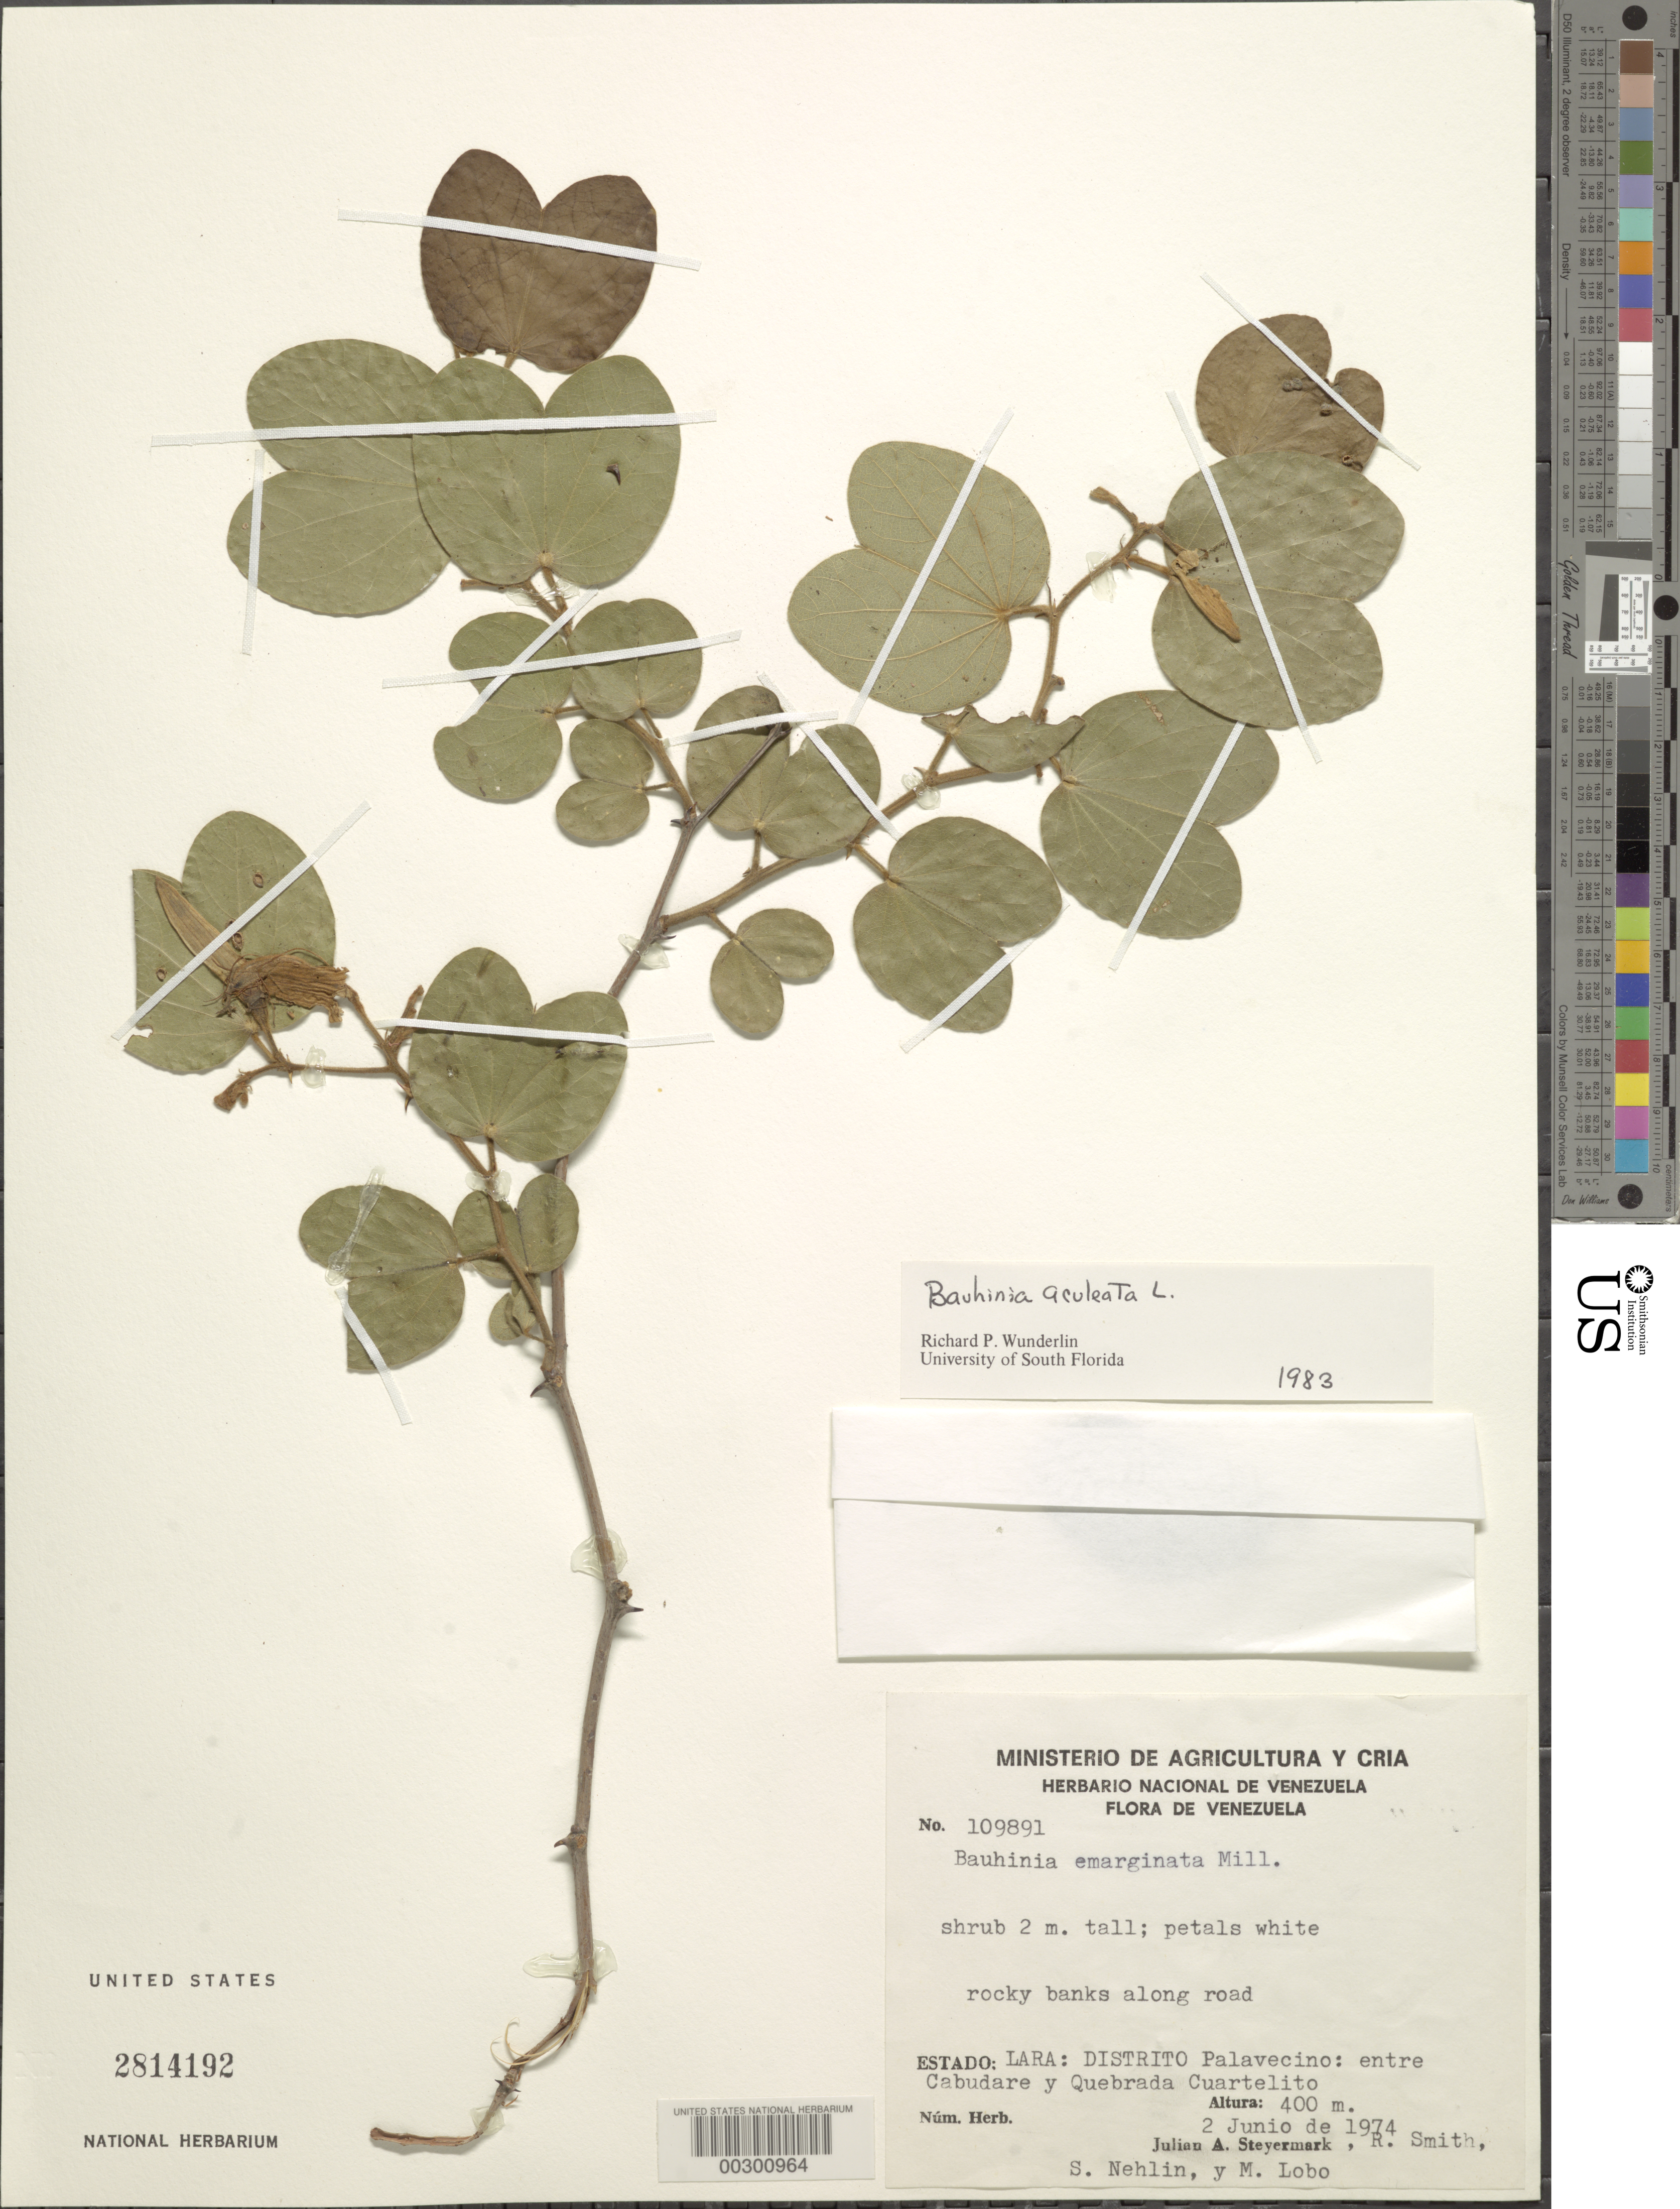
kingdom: Plantae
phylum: Tracheophyta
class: Magnoliopsida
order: Fabales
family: Fabaceae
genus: Bauhinia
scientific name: Bauhinia aculeata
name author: L.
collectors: J. Steyermark, R. Smith, S. Nehlin & M. Lobo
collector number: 109891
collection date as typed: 02 Jun 1974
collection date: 1974-06-02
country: Venezuela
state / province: Lara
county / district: Palavecino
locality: Between cabudare and quebrada cuartelito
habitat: Rocky banks along road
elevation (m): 400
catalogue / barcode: US 2814192